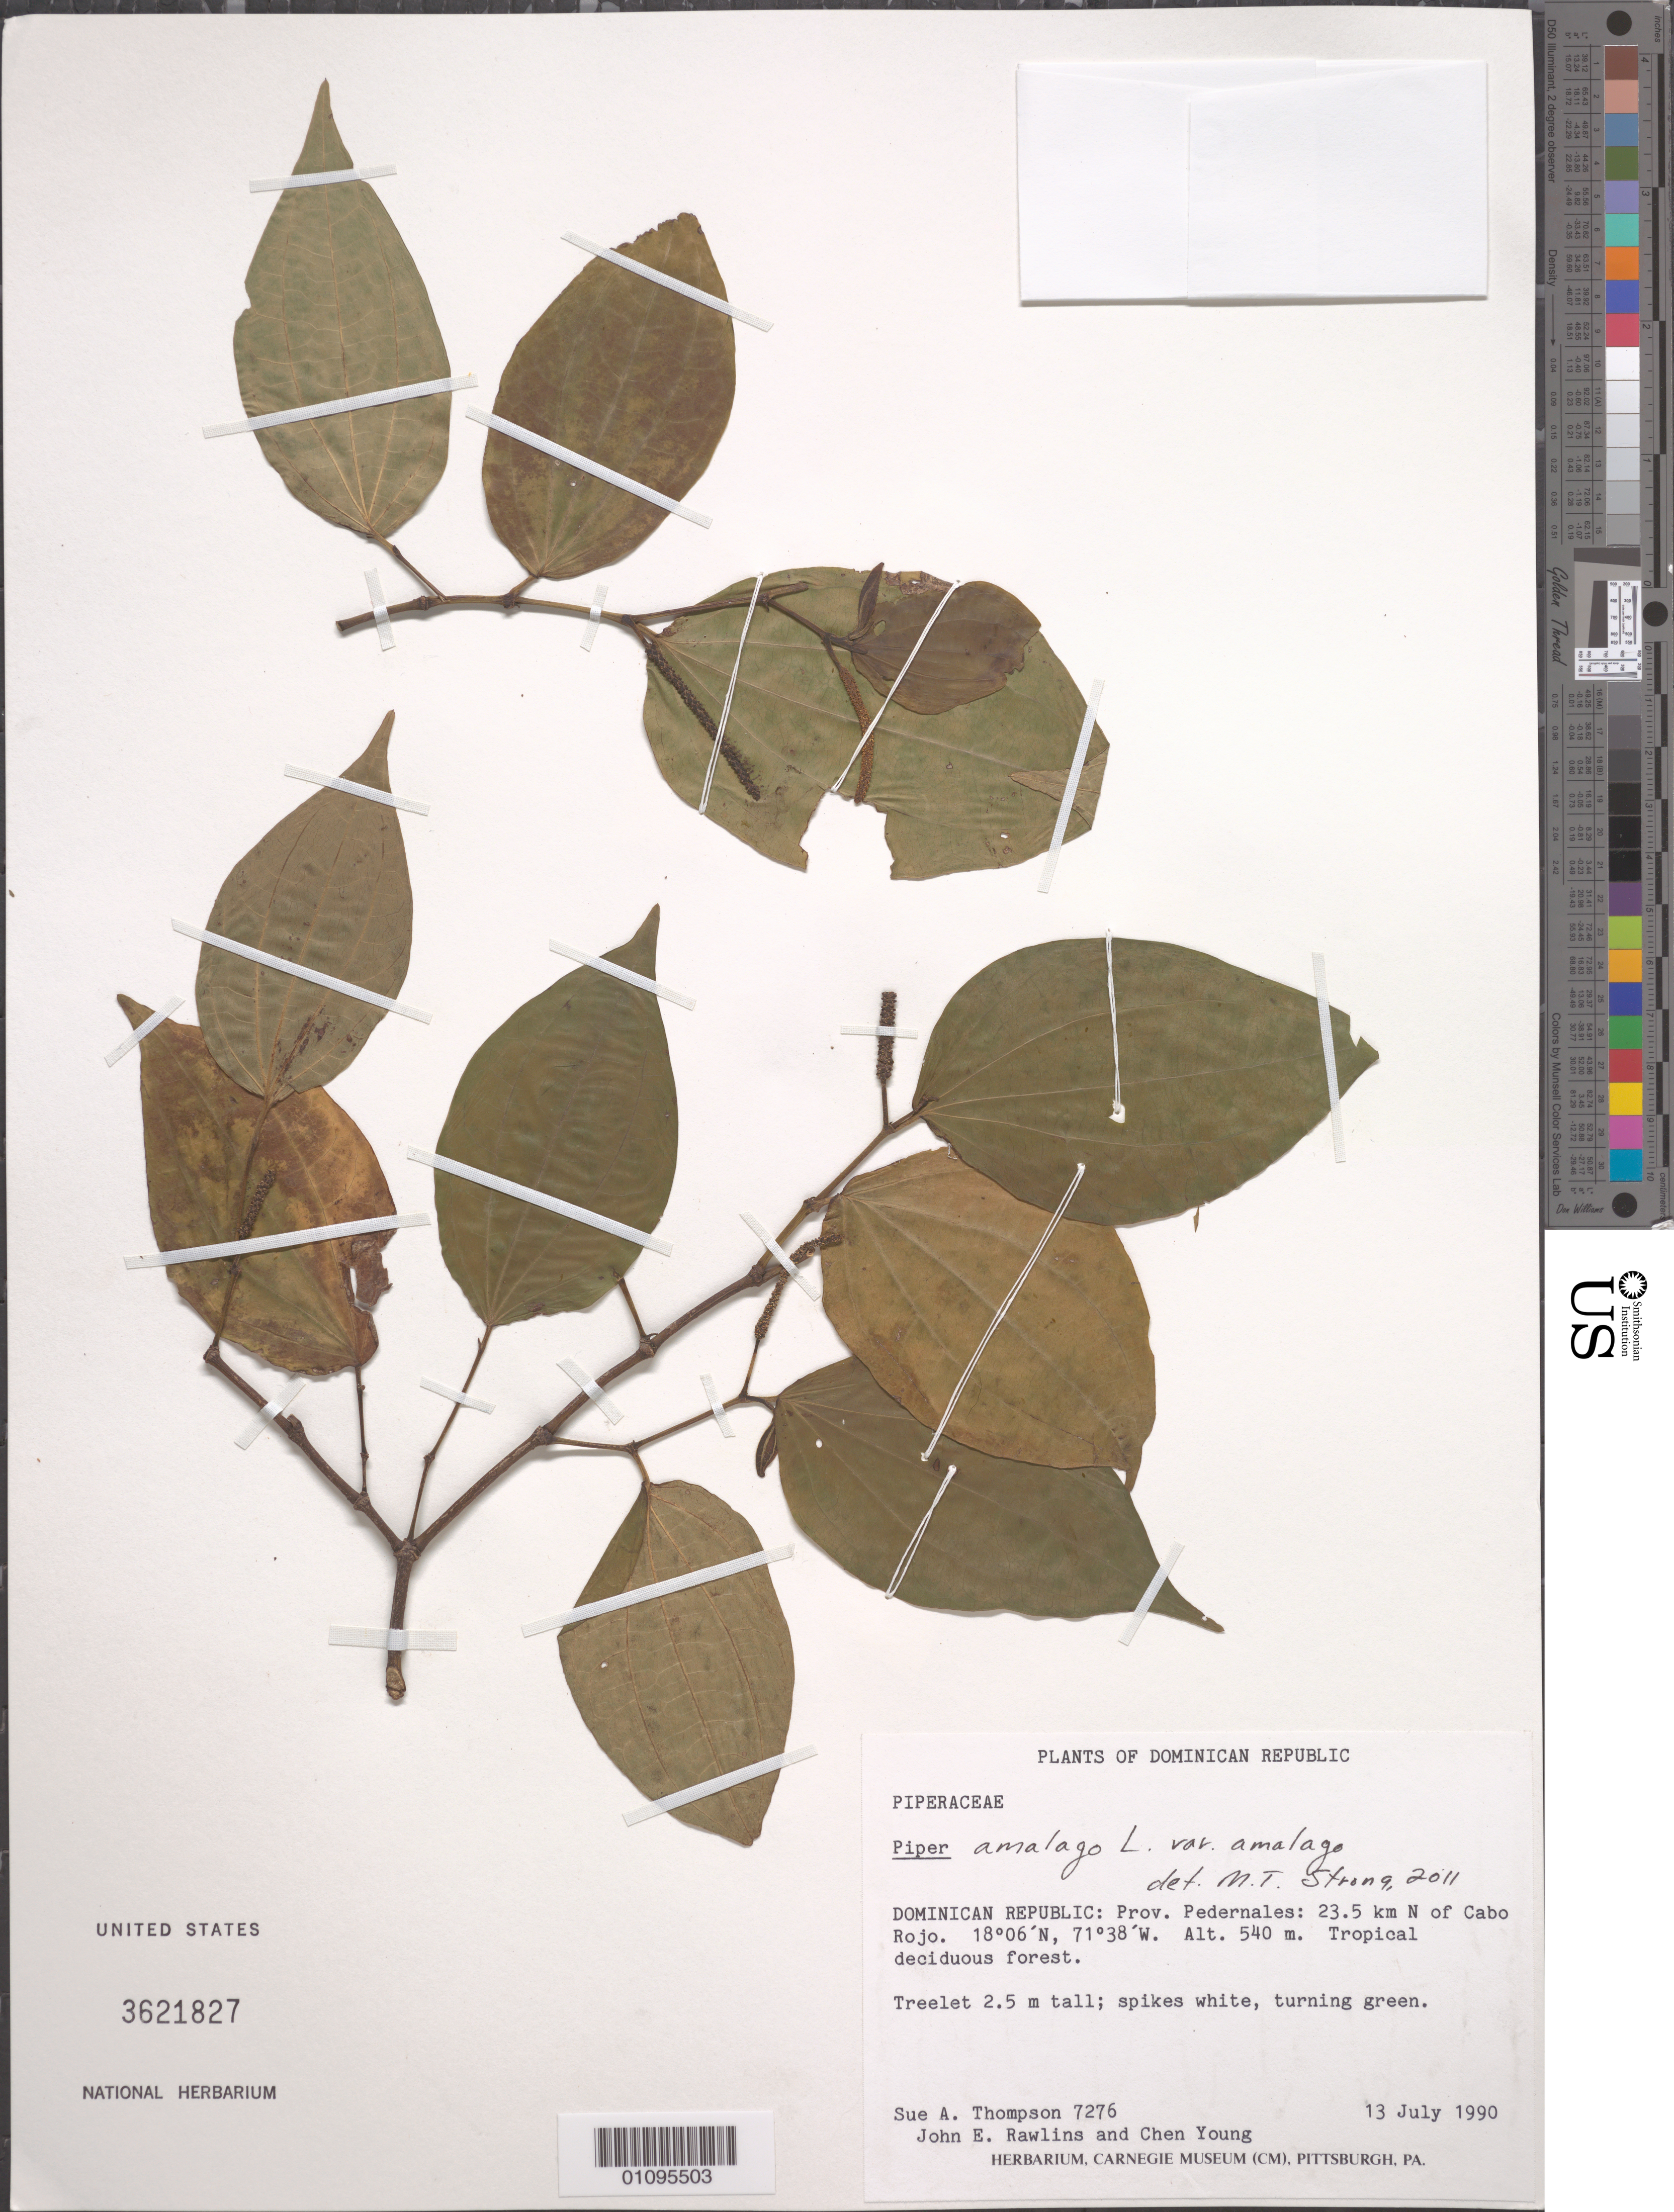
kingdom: Plantae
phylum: Tracheophyta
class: Magnoliopsida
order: Piperales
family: Piperaceae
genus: Piper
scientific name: Piper amalago var. amalago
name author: L.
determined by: Strong, M. T., (US), Smithsonian Institution - National Museum of Natural History (UNITED STATES)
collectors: S. A. Thompson, J. Rawlins & C. Young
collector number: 7276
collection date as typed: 13 Jul 1990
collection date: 1990-07-13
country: Dominican Republic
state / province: Pedernales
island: Hispaniola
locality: Cabo Rojo, 23.5 km N of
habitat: Tropical deciduous forest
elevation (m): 540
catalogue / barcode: US 3621827